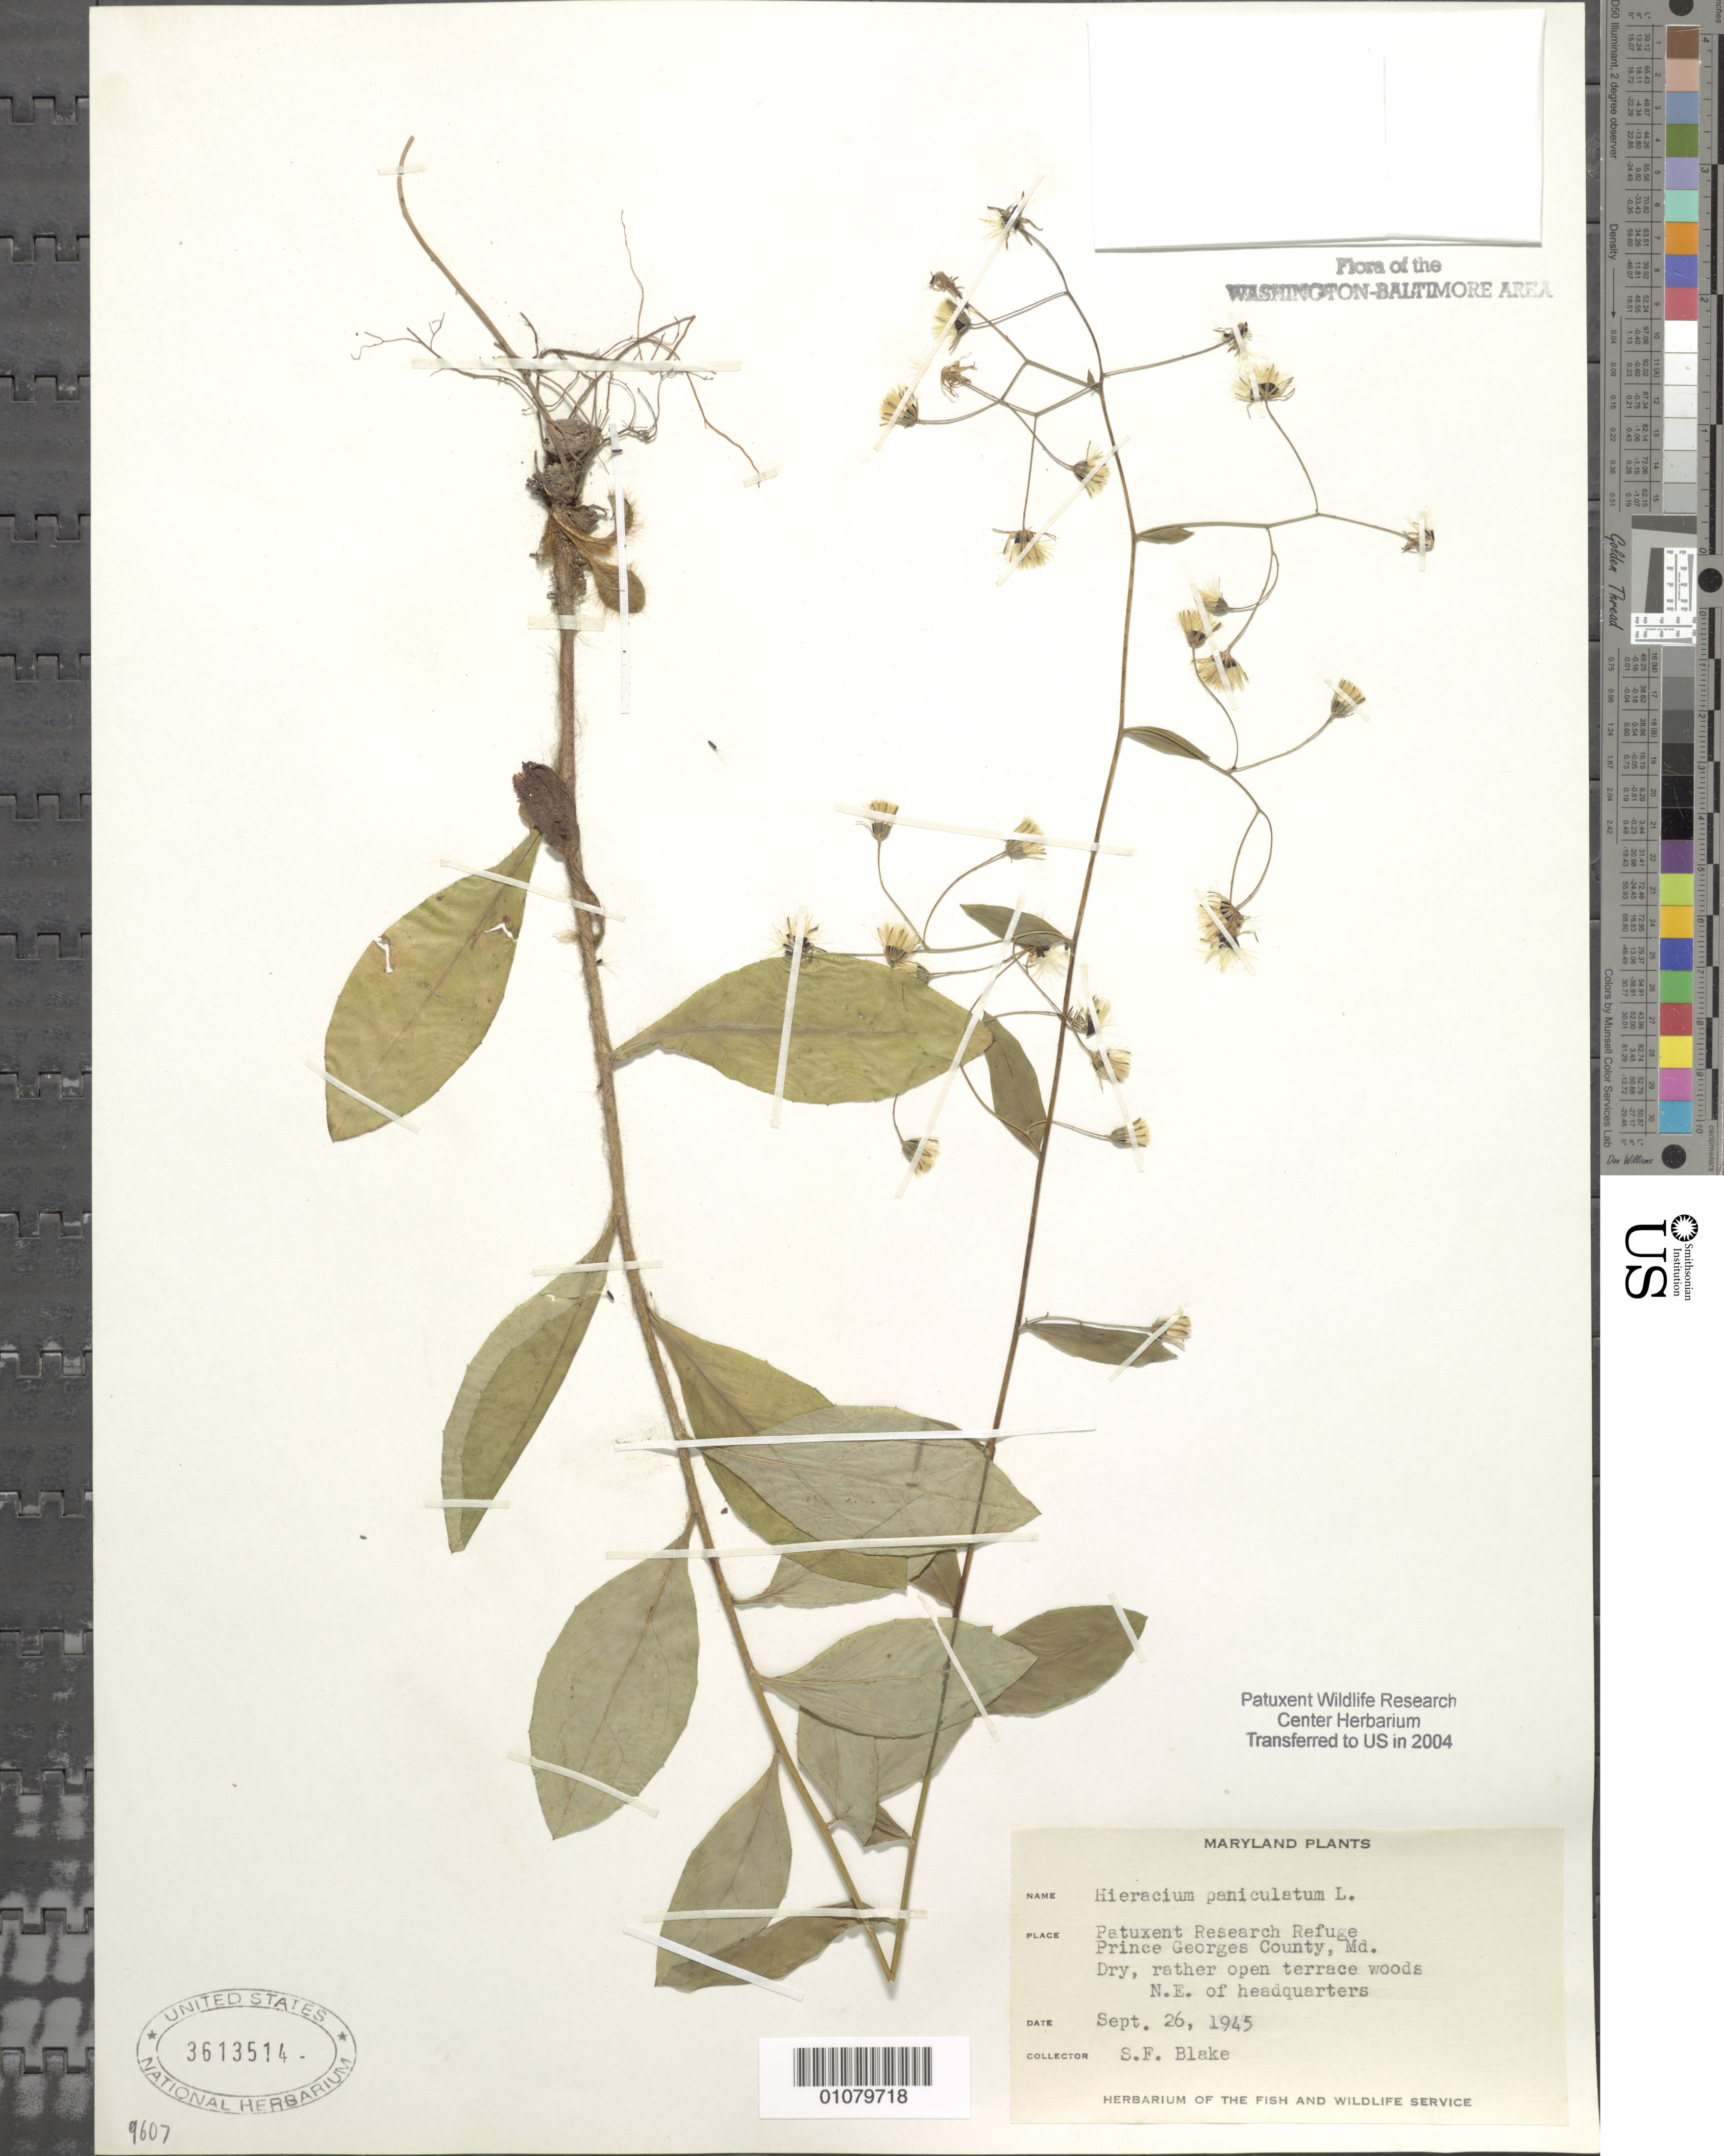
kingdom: Plantae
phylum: Tracheophyta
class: Magnoliopsida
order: Asterales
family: Asteraceae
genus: Hieracium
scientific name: Hieracium paniculatum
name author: L.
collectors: S. Blake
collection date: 1945-09-26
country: United States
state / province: Maryland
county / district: Prince George's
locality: Patuxent Wildlife Refuge. N.E. of headquarters.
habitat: Dry, rather open terrace woods.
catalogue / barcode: US 3613514